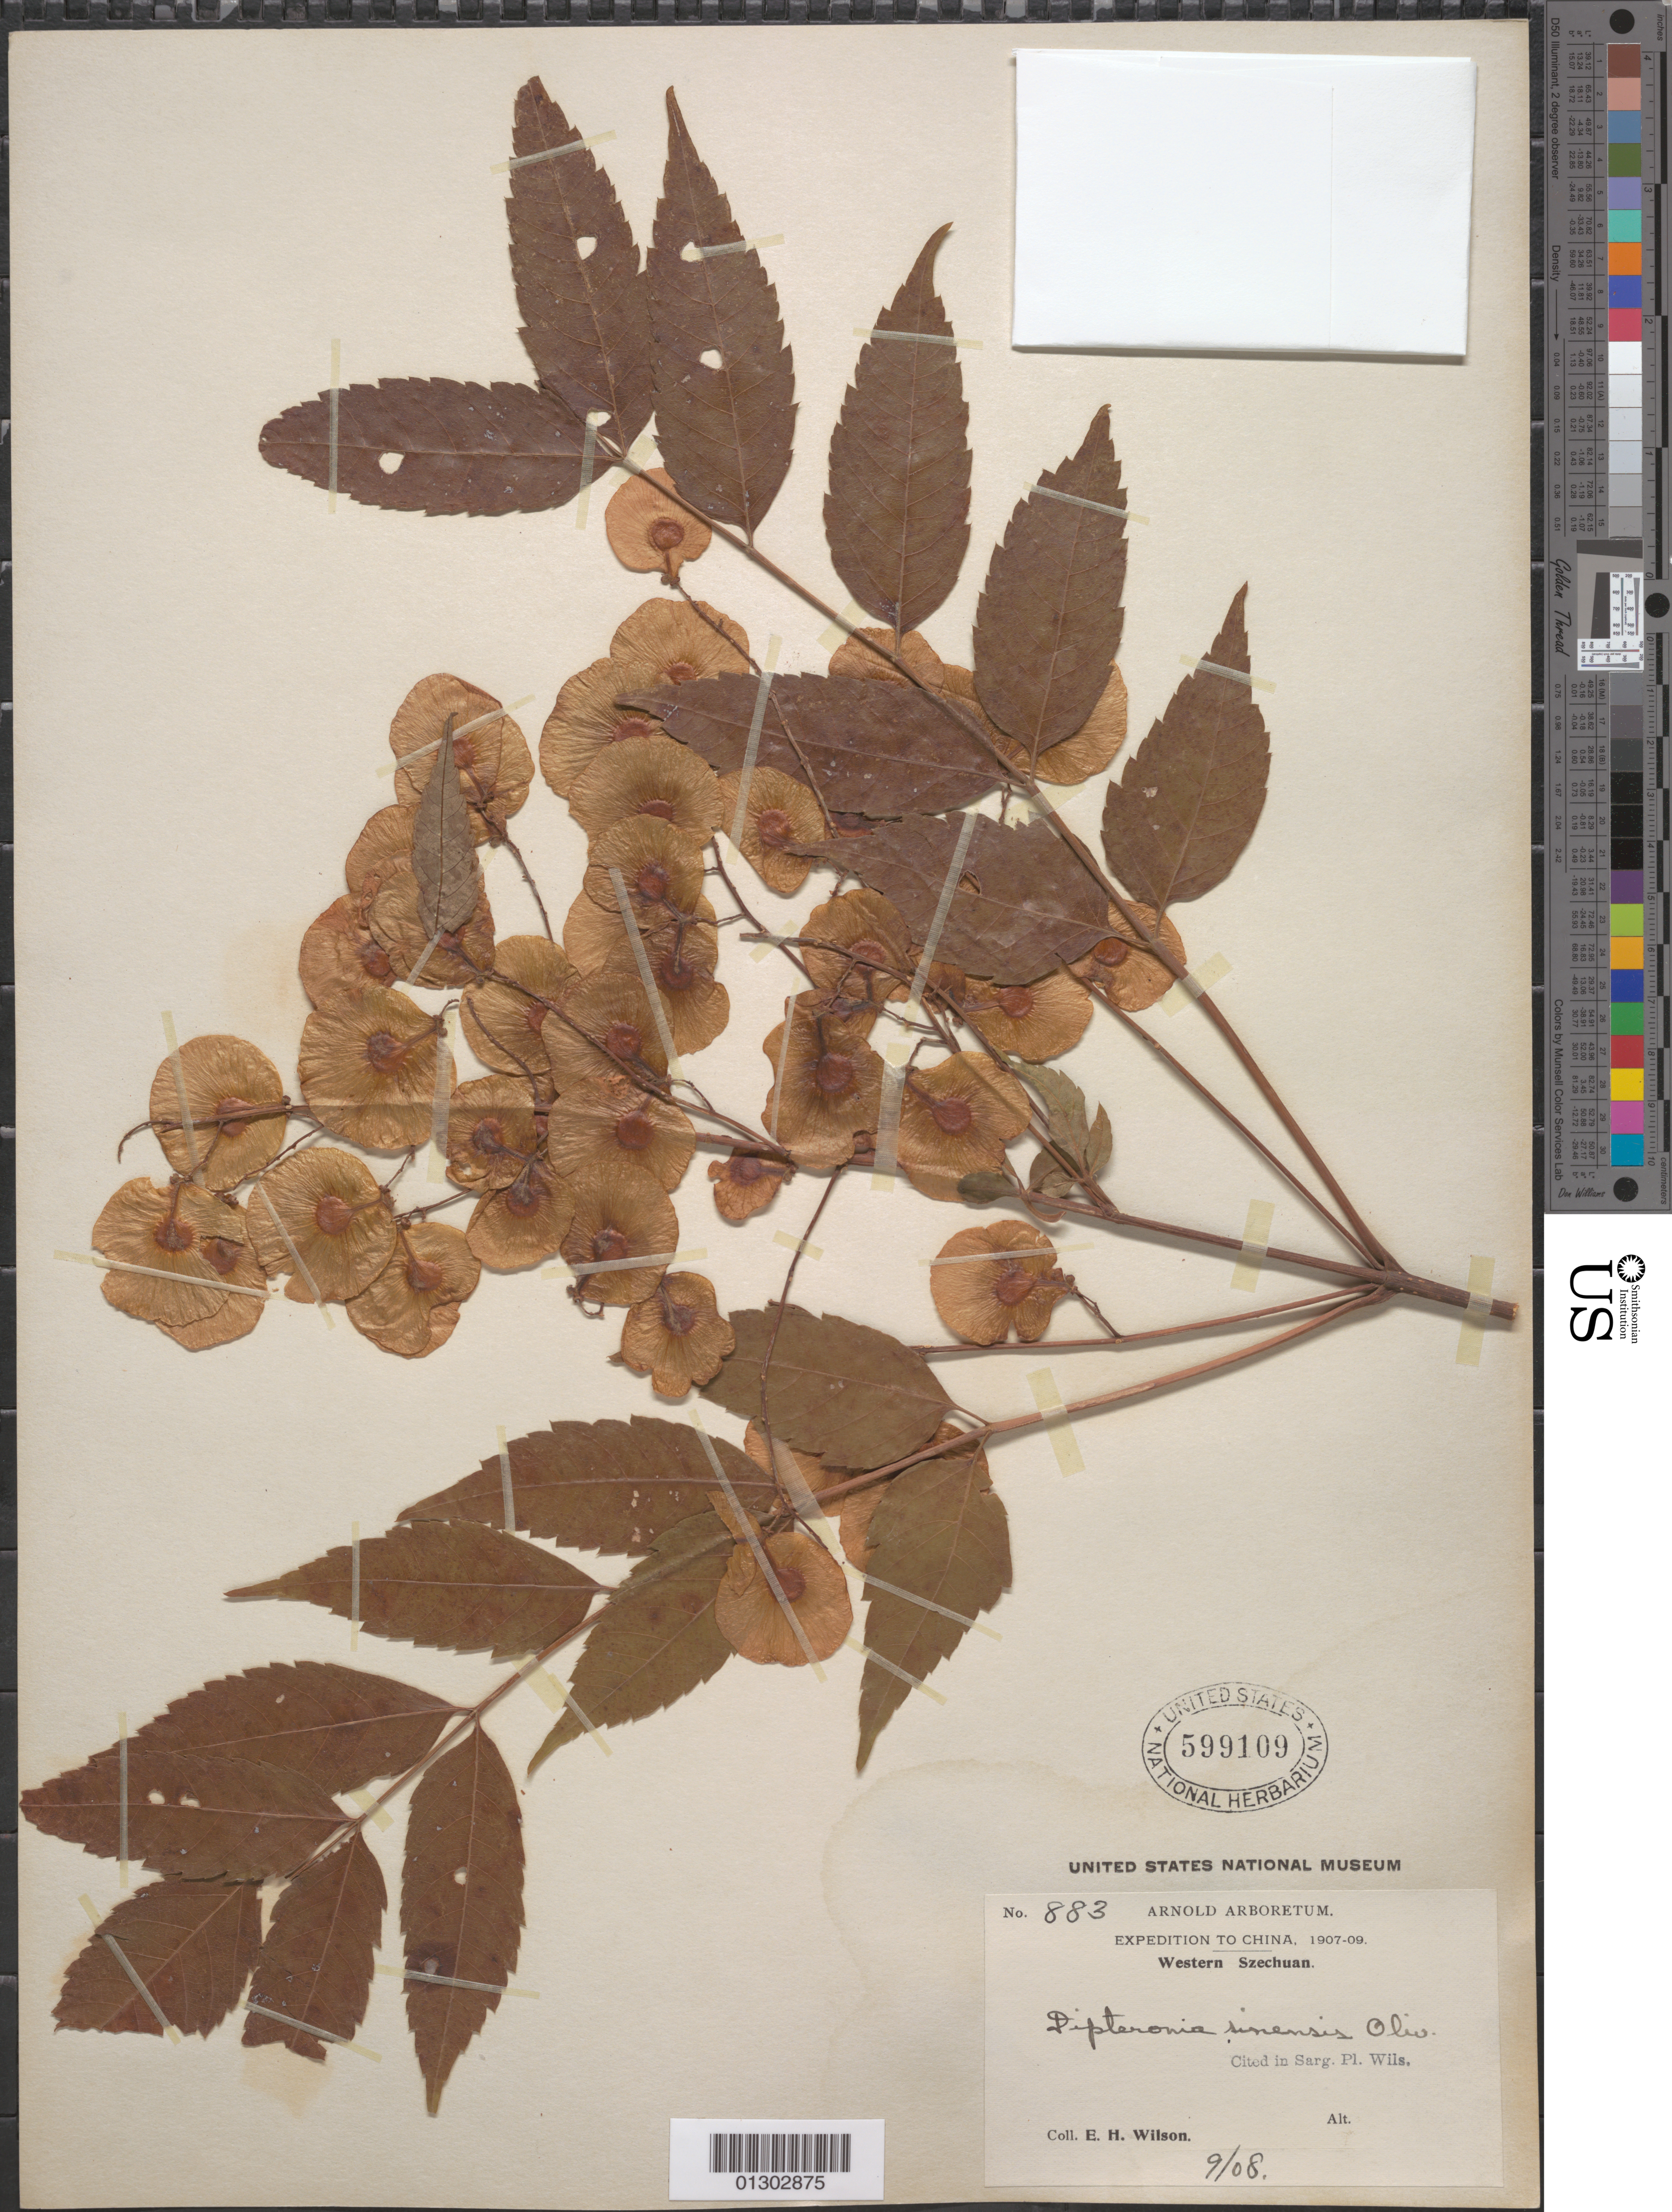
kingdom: Plantae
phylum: Tracheophyta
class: Magnoliopsida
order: Sapindales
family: Sapindaceae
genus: Dipteronia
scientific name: Dipteronia sinensis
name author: Oliv.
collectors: E. H. Wilson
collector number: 883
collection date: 1908-09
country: China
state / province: Sichuan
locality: Western Szechuan.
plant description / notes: same collection number -- different dates and locality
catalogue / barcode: US 599109